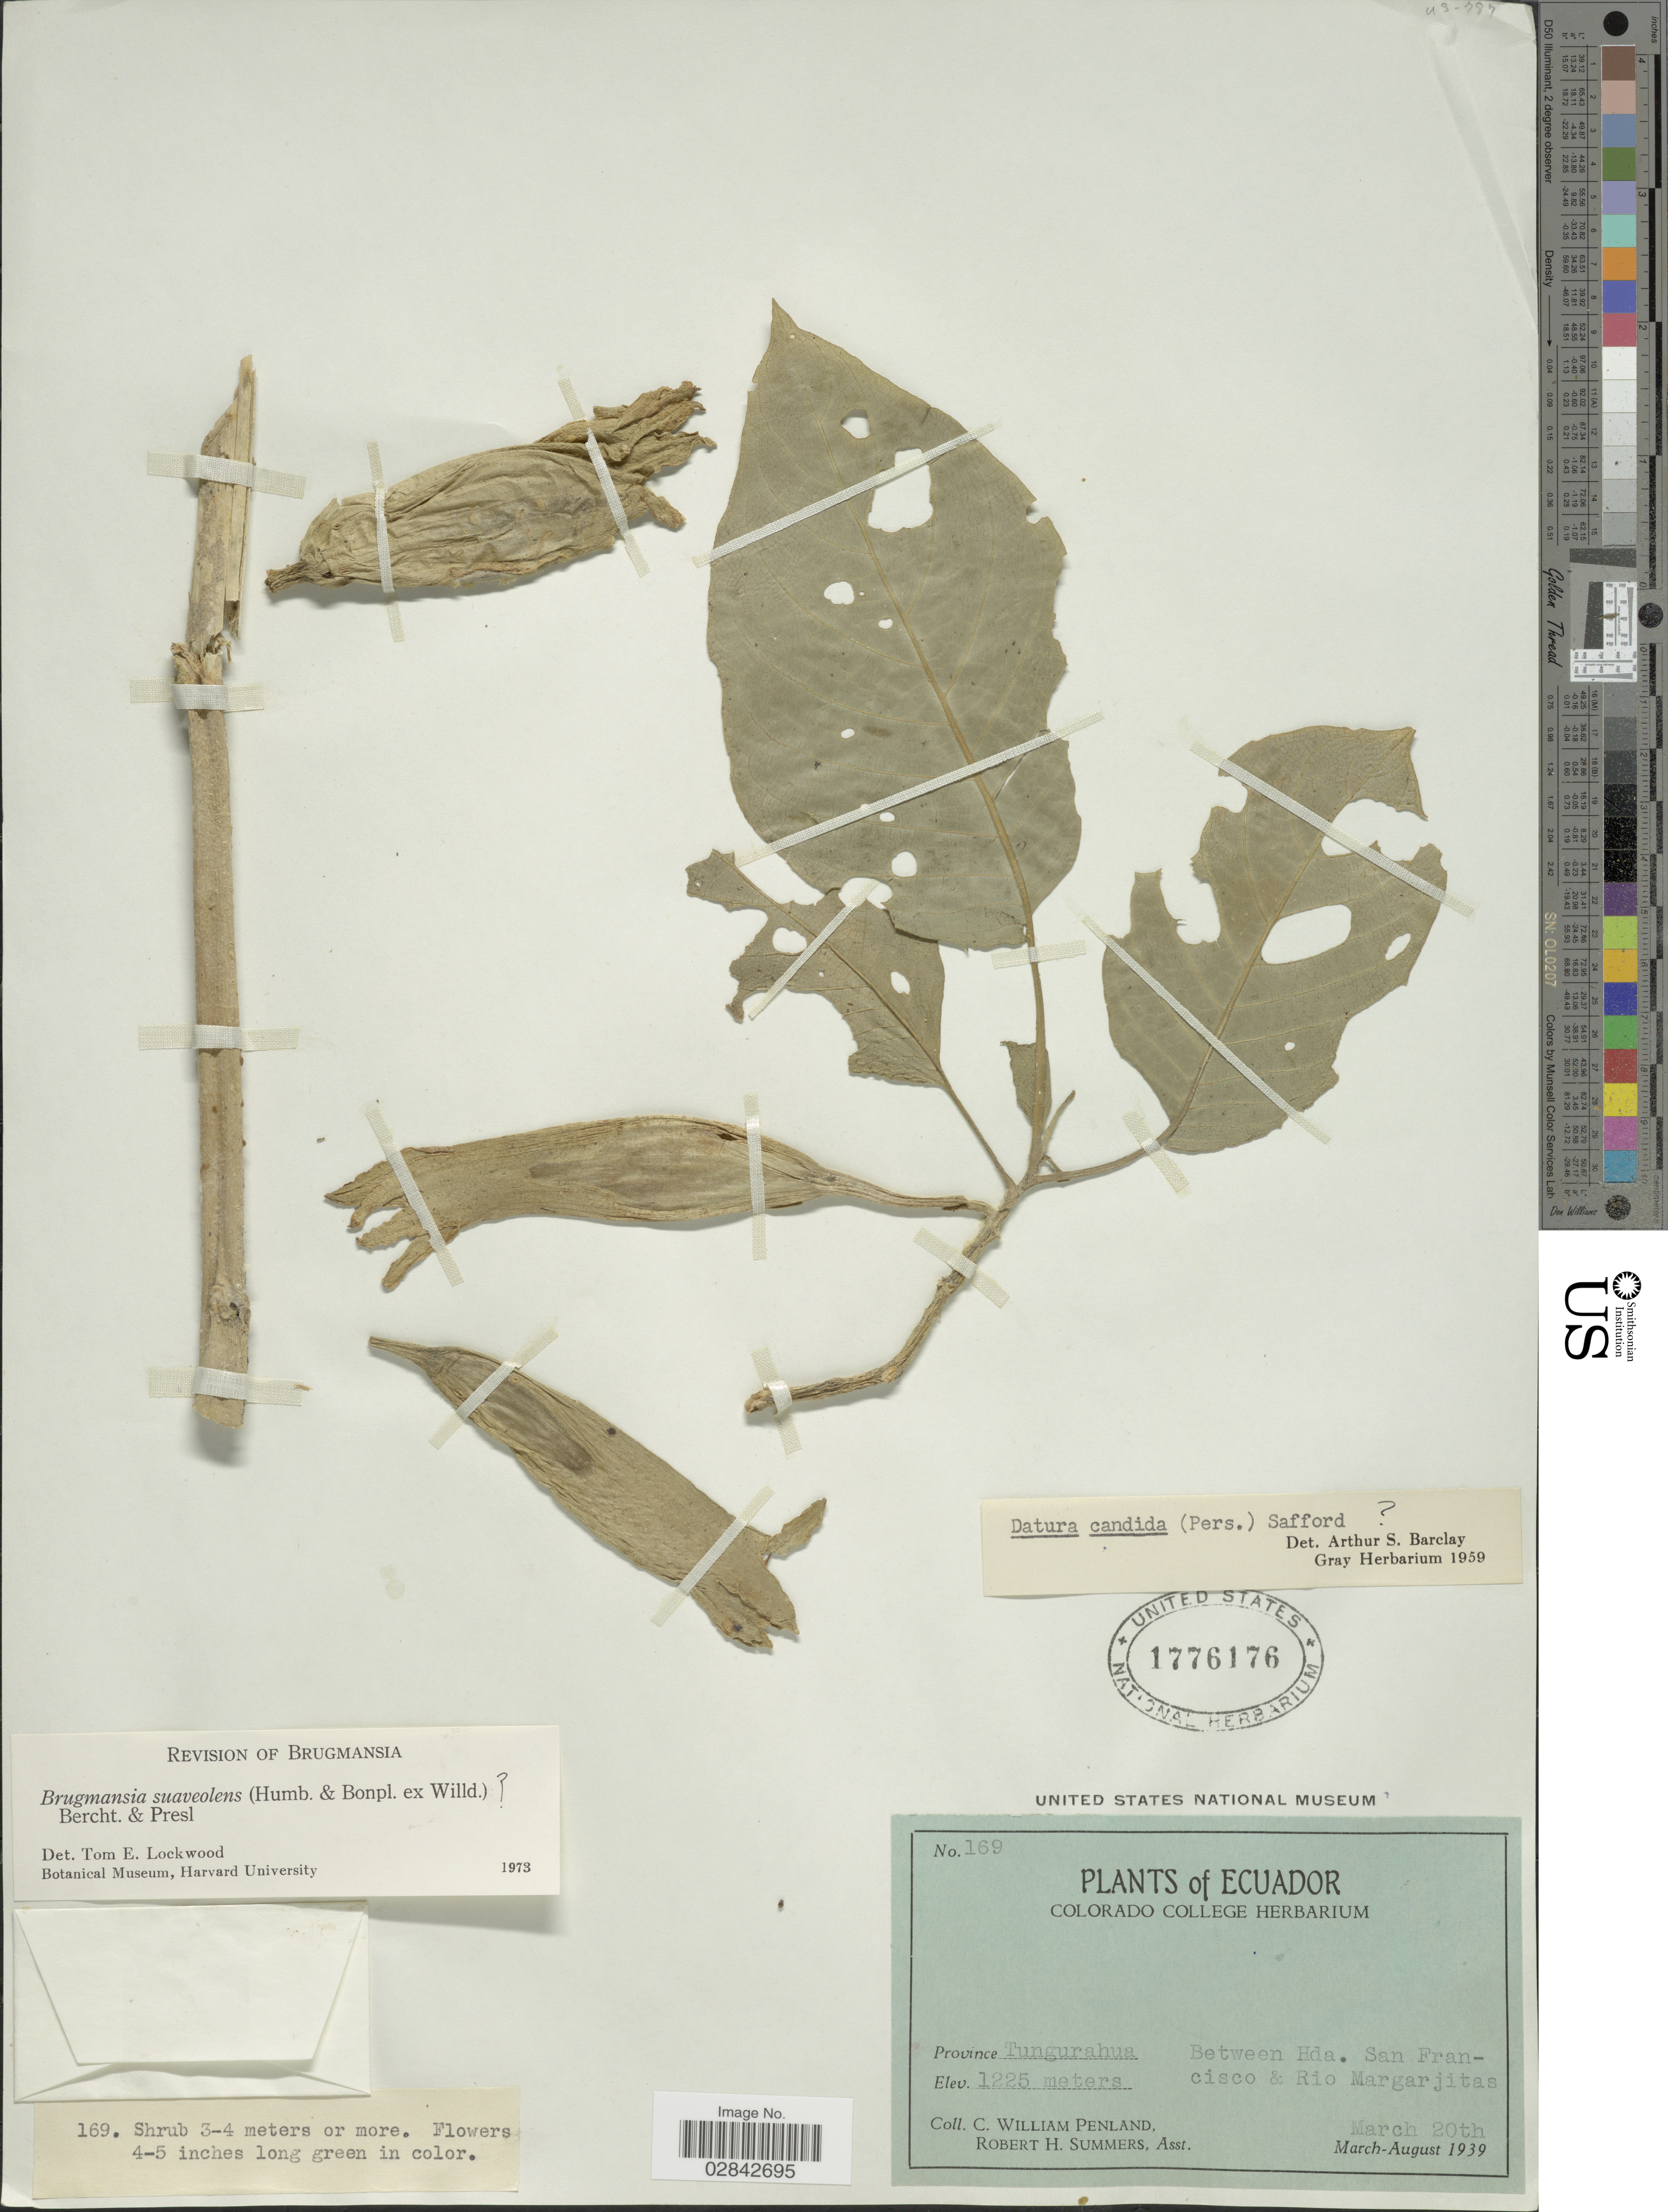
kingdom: Plantae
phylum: Tracheophyta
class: Magnoliopsida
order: Solanales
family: Solanaceae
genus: Brugmansia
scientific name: Brugmansia suaveolens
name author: (Humb. & Bonpl. ex Willd.) Brecht. & J. Presl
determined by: Lockwood, T. E.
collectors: C. W. Penland & R. Summers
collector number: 169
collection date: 1939-03-20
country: Ecuador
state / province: Tungurahua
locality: Between Hda. San Francisco & Rio Margarjitas.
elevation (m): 1225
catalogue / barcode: US 1776176